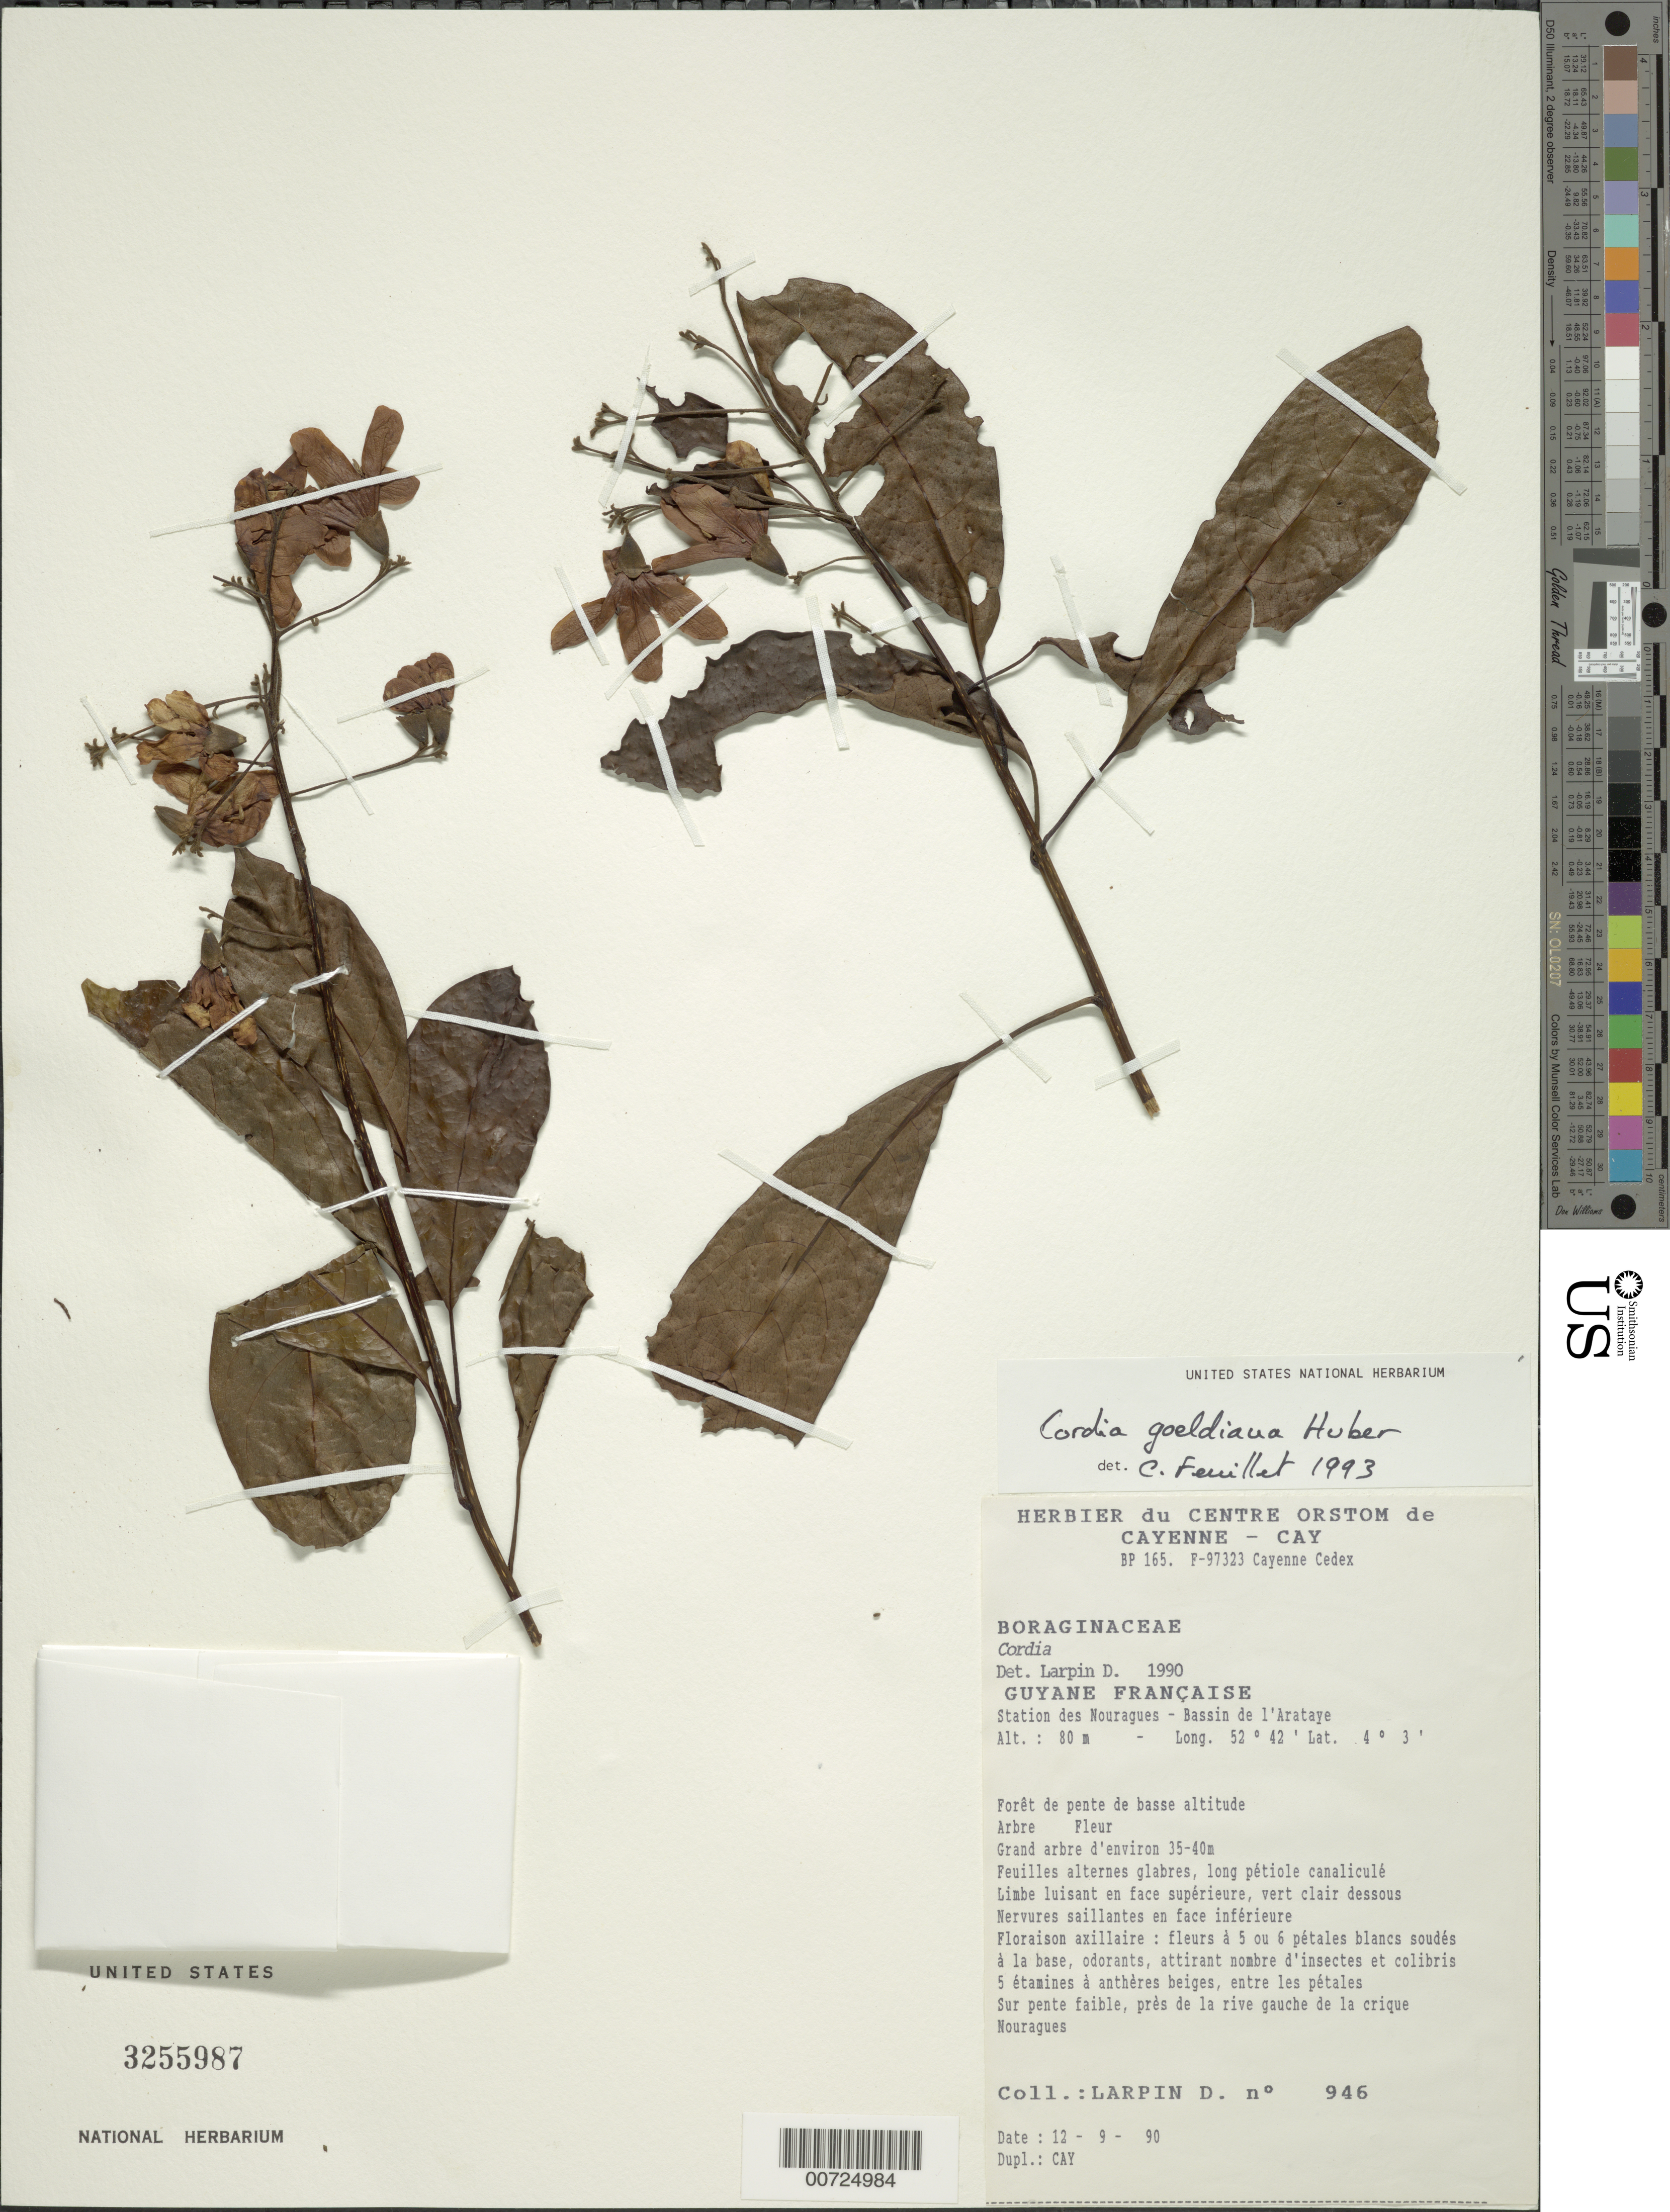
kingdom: Plantae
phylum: Tracheophyta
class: Magnoliopsida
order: Boraginales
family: Cordiaceae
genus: Cordia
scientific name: Cordia goeldiana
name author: Huber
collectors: D. Larpin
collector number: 946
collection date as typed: Transcribed d/m/y: 12/9/90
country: French Guiana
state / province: Cayenne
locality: Guyane Française. Station des Nouragues - Bassin de l'Arataye.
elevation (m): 80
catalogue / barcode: US 3255987